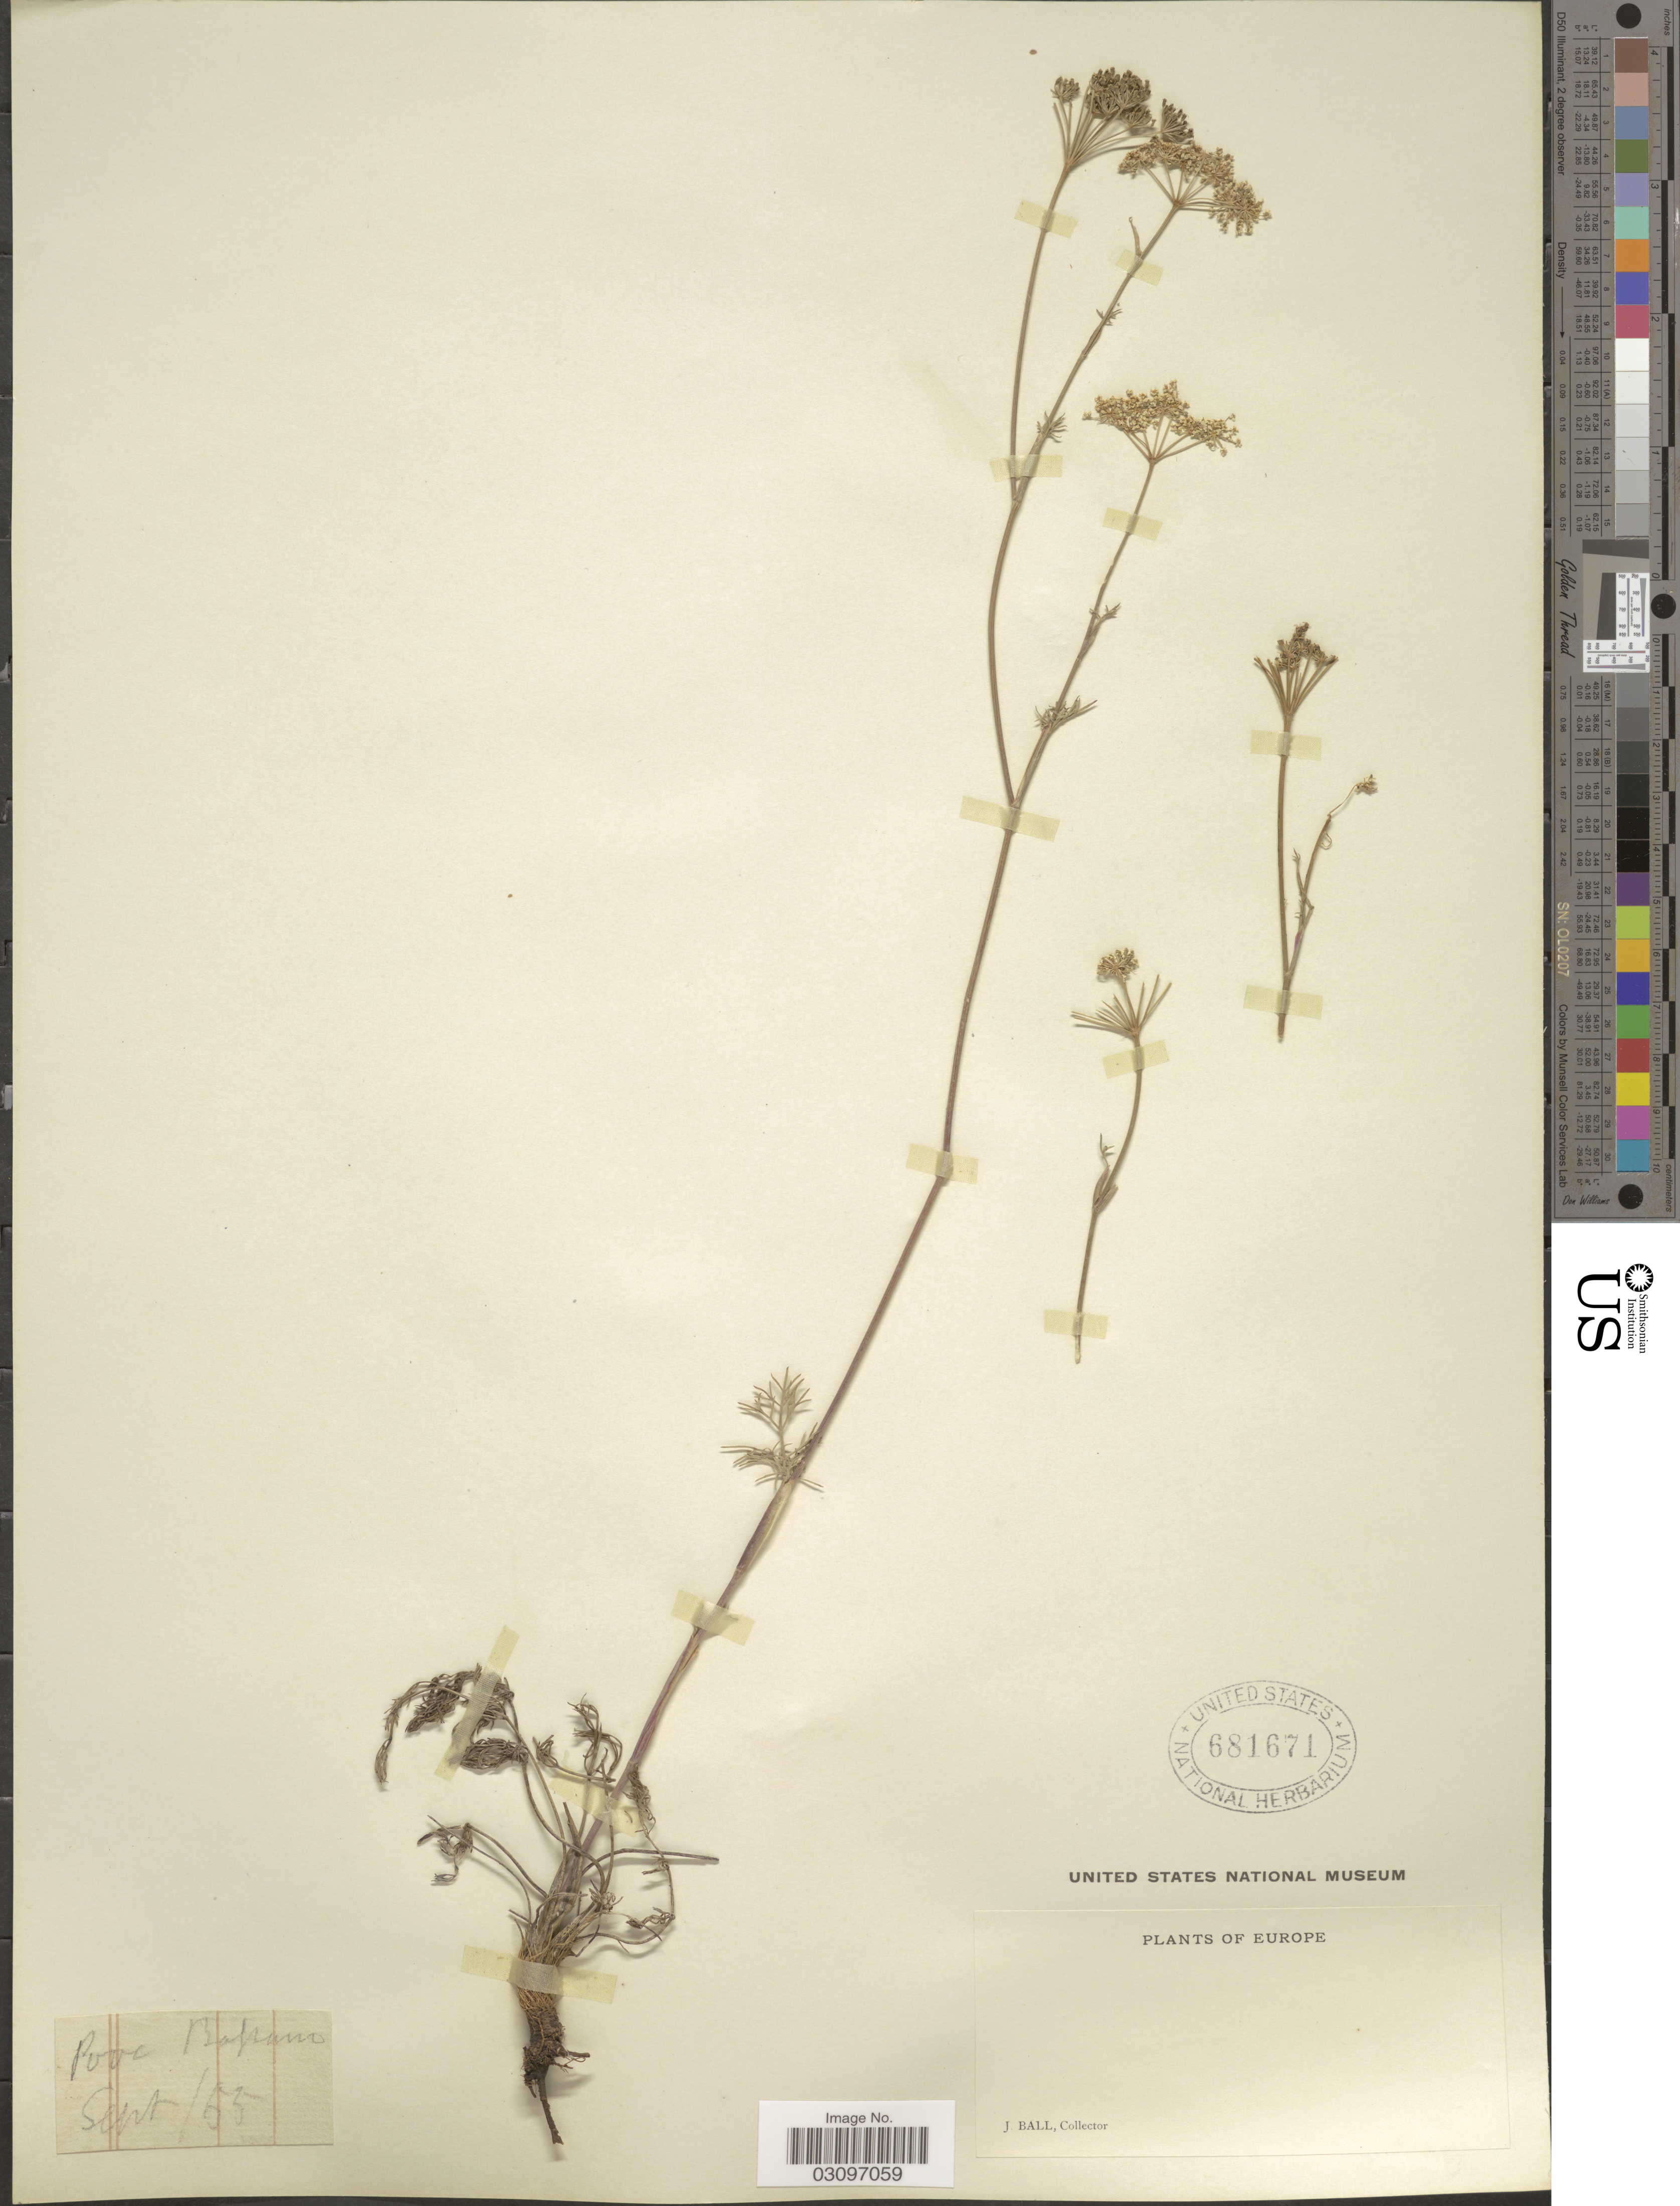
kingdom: Plantae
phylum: Tracheophyta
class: Magnoliopsida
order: Apiales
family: Apiaceae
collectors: J. Ball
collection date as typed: Transcribed d/m/y: /9/55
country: Italy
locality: Pove, Bassano. Europe.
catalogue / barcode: US 681671